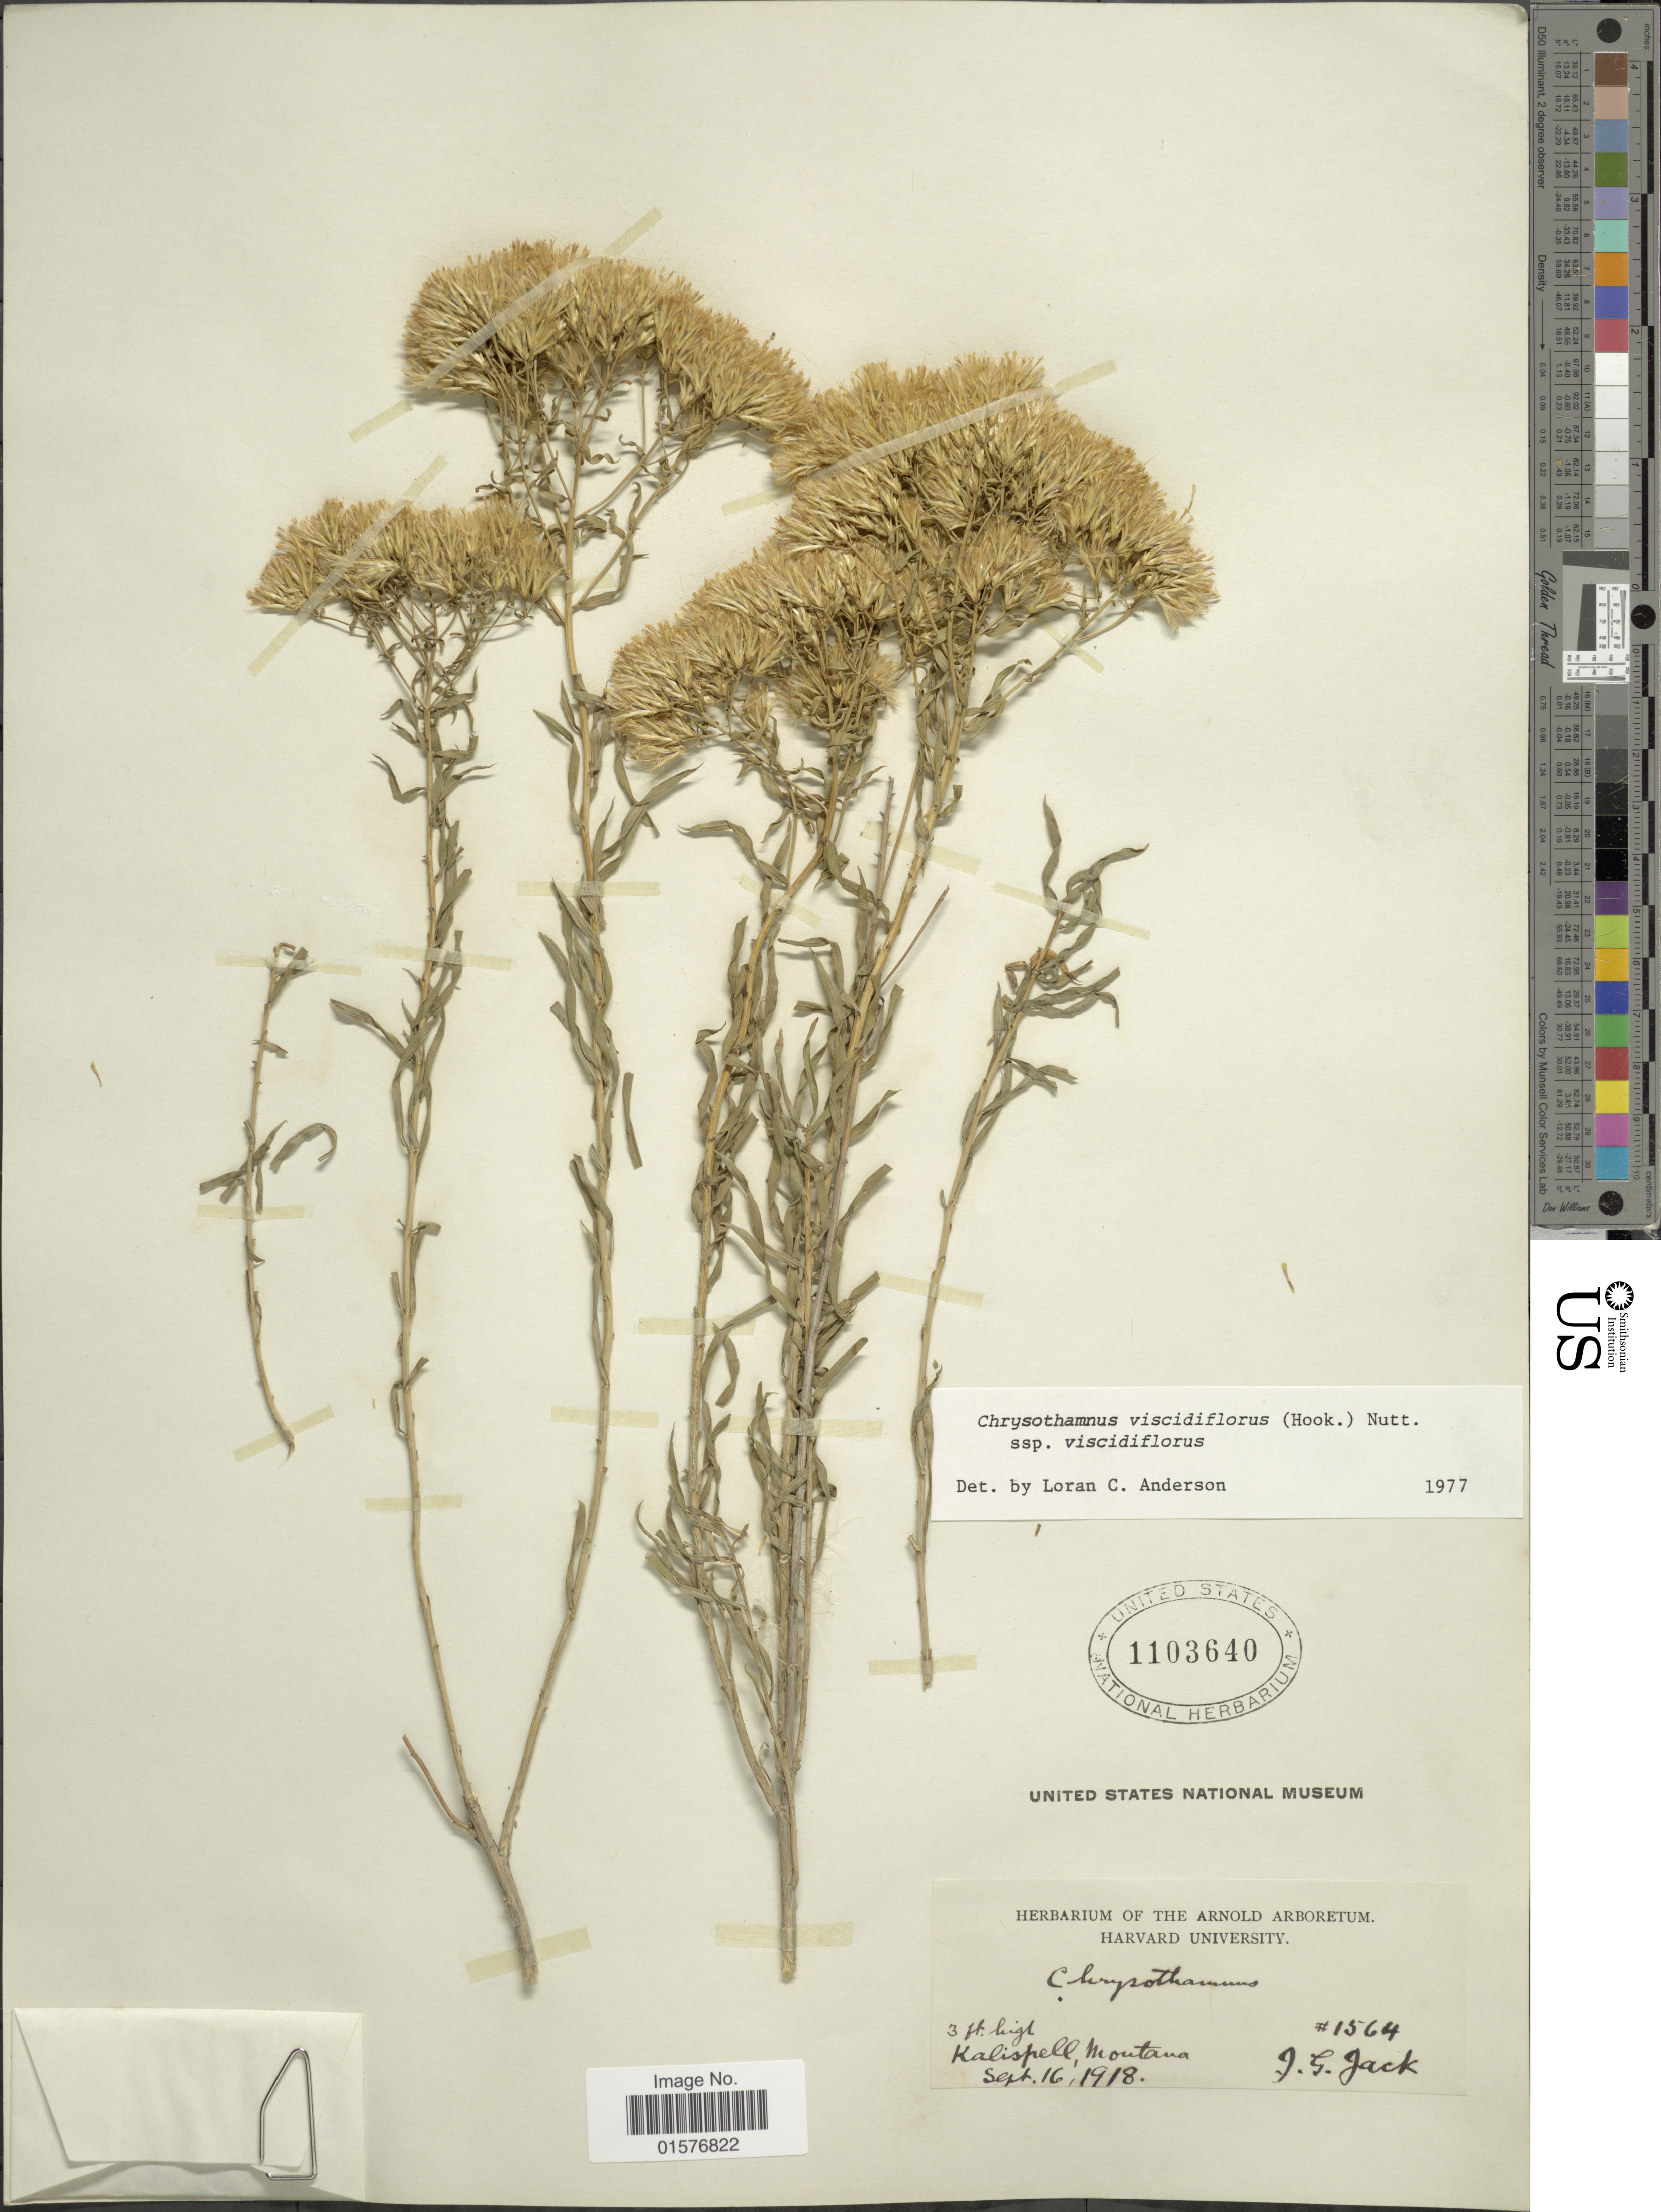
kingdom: Plantae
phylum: Tracheophyta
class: Magnoliopsida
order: Asterales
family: Asteraceae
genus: Chrysothamnus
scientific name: Chrysothamnus viscidiflorus subsp. viscidiflorus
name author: (Hook.) Nutt.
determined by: Urbatsch, Lowell E., Curator (LSU), Louisiana State University (UNITED STATES)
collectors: J. G. Jack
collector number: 1564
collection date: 1918-09-16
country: United States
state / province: Montana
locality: Kalispell, Montana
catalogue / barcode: US 1103640